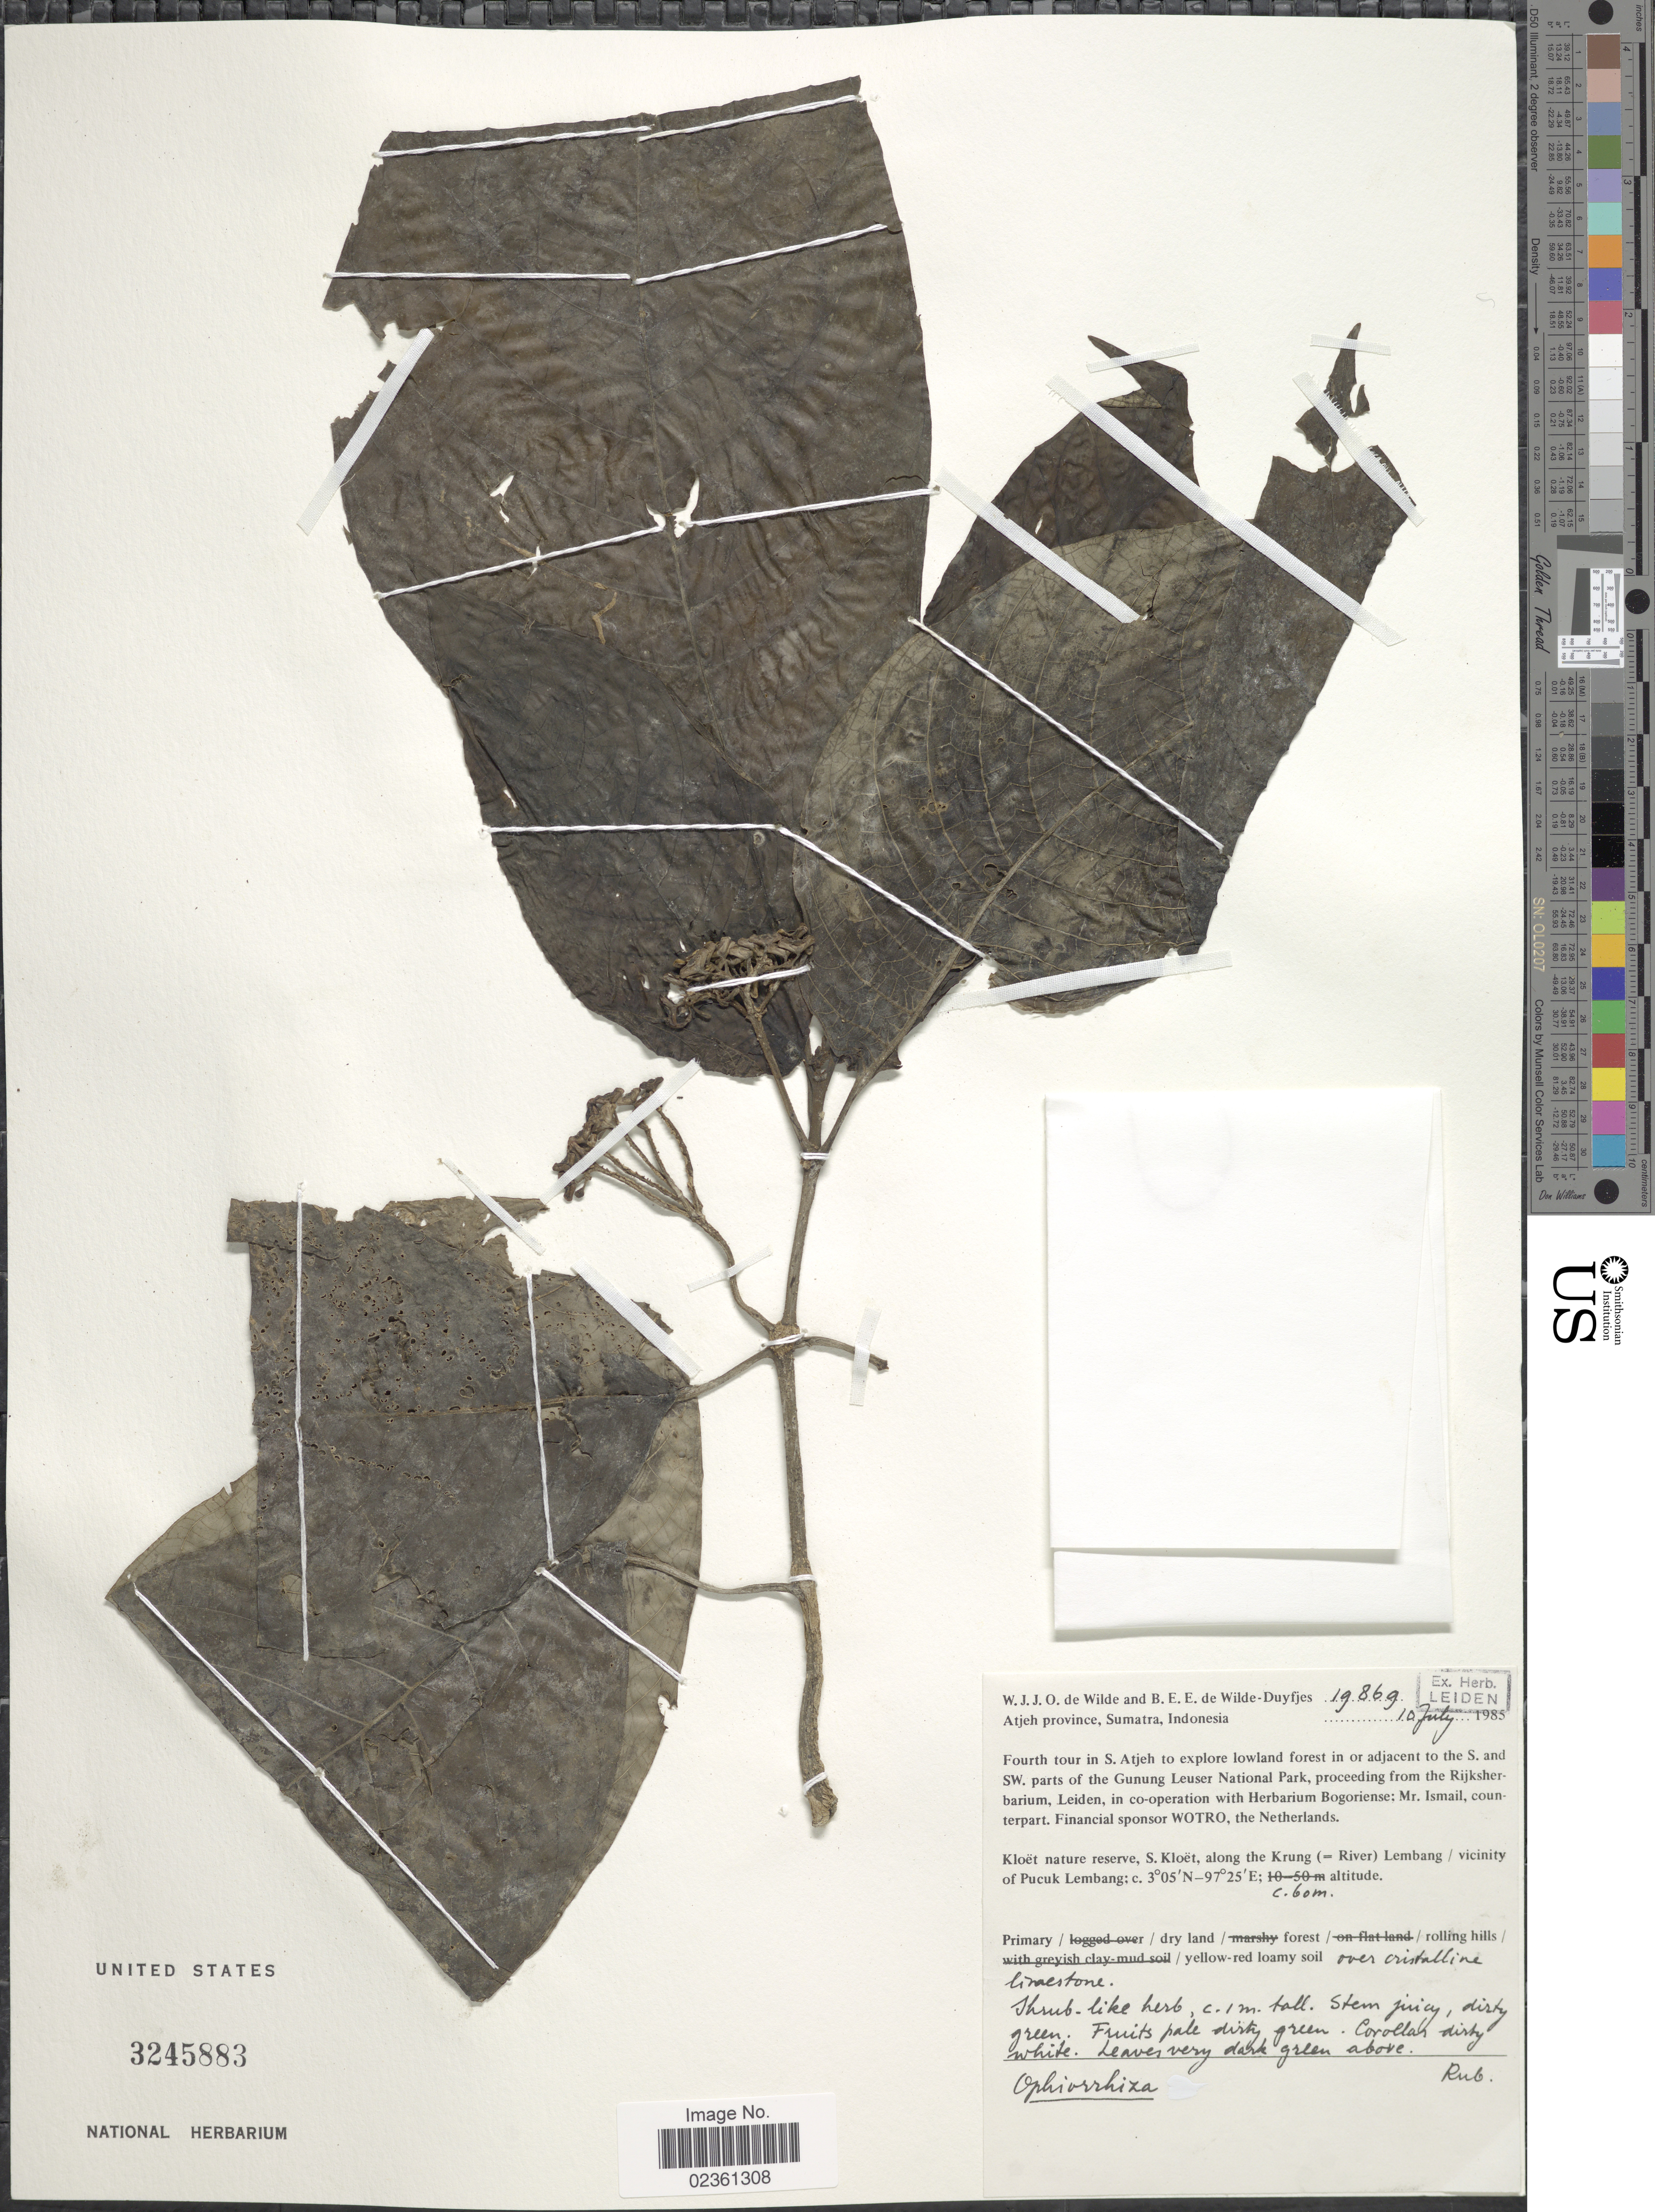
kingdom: Plantae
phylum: Tracheophyta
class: Magnoliopsida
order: Gentianales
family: Rubiaceae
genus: Ophiorrhiza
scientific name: Ophiorrhiza sp.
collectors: W. J. de Wilde & B. E. de Wilde-Duyfjes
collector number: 19869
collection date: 1985-07-10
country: Indonesia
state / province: Sumatra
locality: Atjeh Province, lowland forest in or adjacent to the S. and SW. parts of the Gunung Leuser National Park, Kloet nature reserve, S.Kloet, along the Krung (=River) Lembang/vicinity of Pucuk Lembang. S. Atjeh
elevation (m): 60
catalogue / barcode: US 3245883